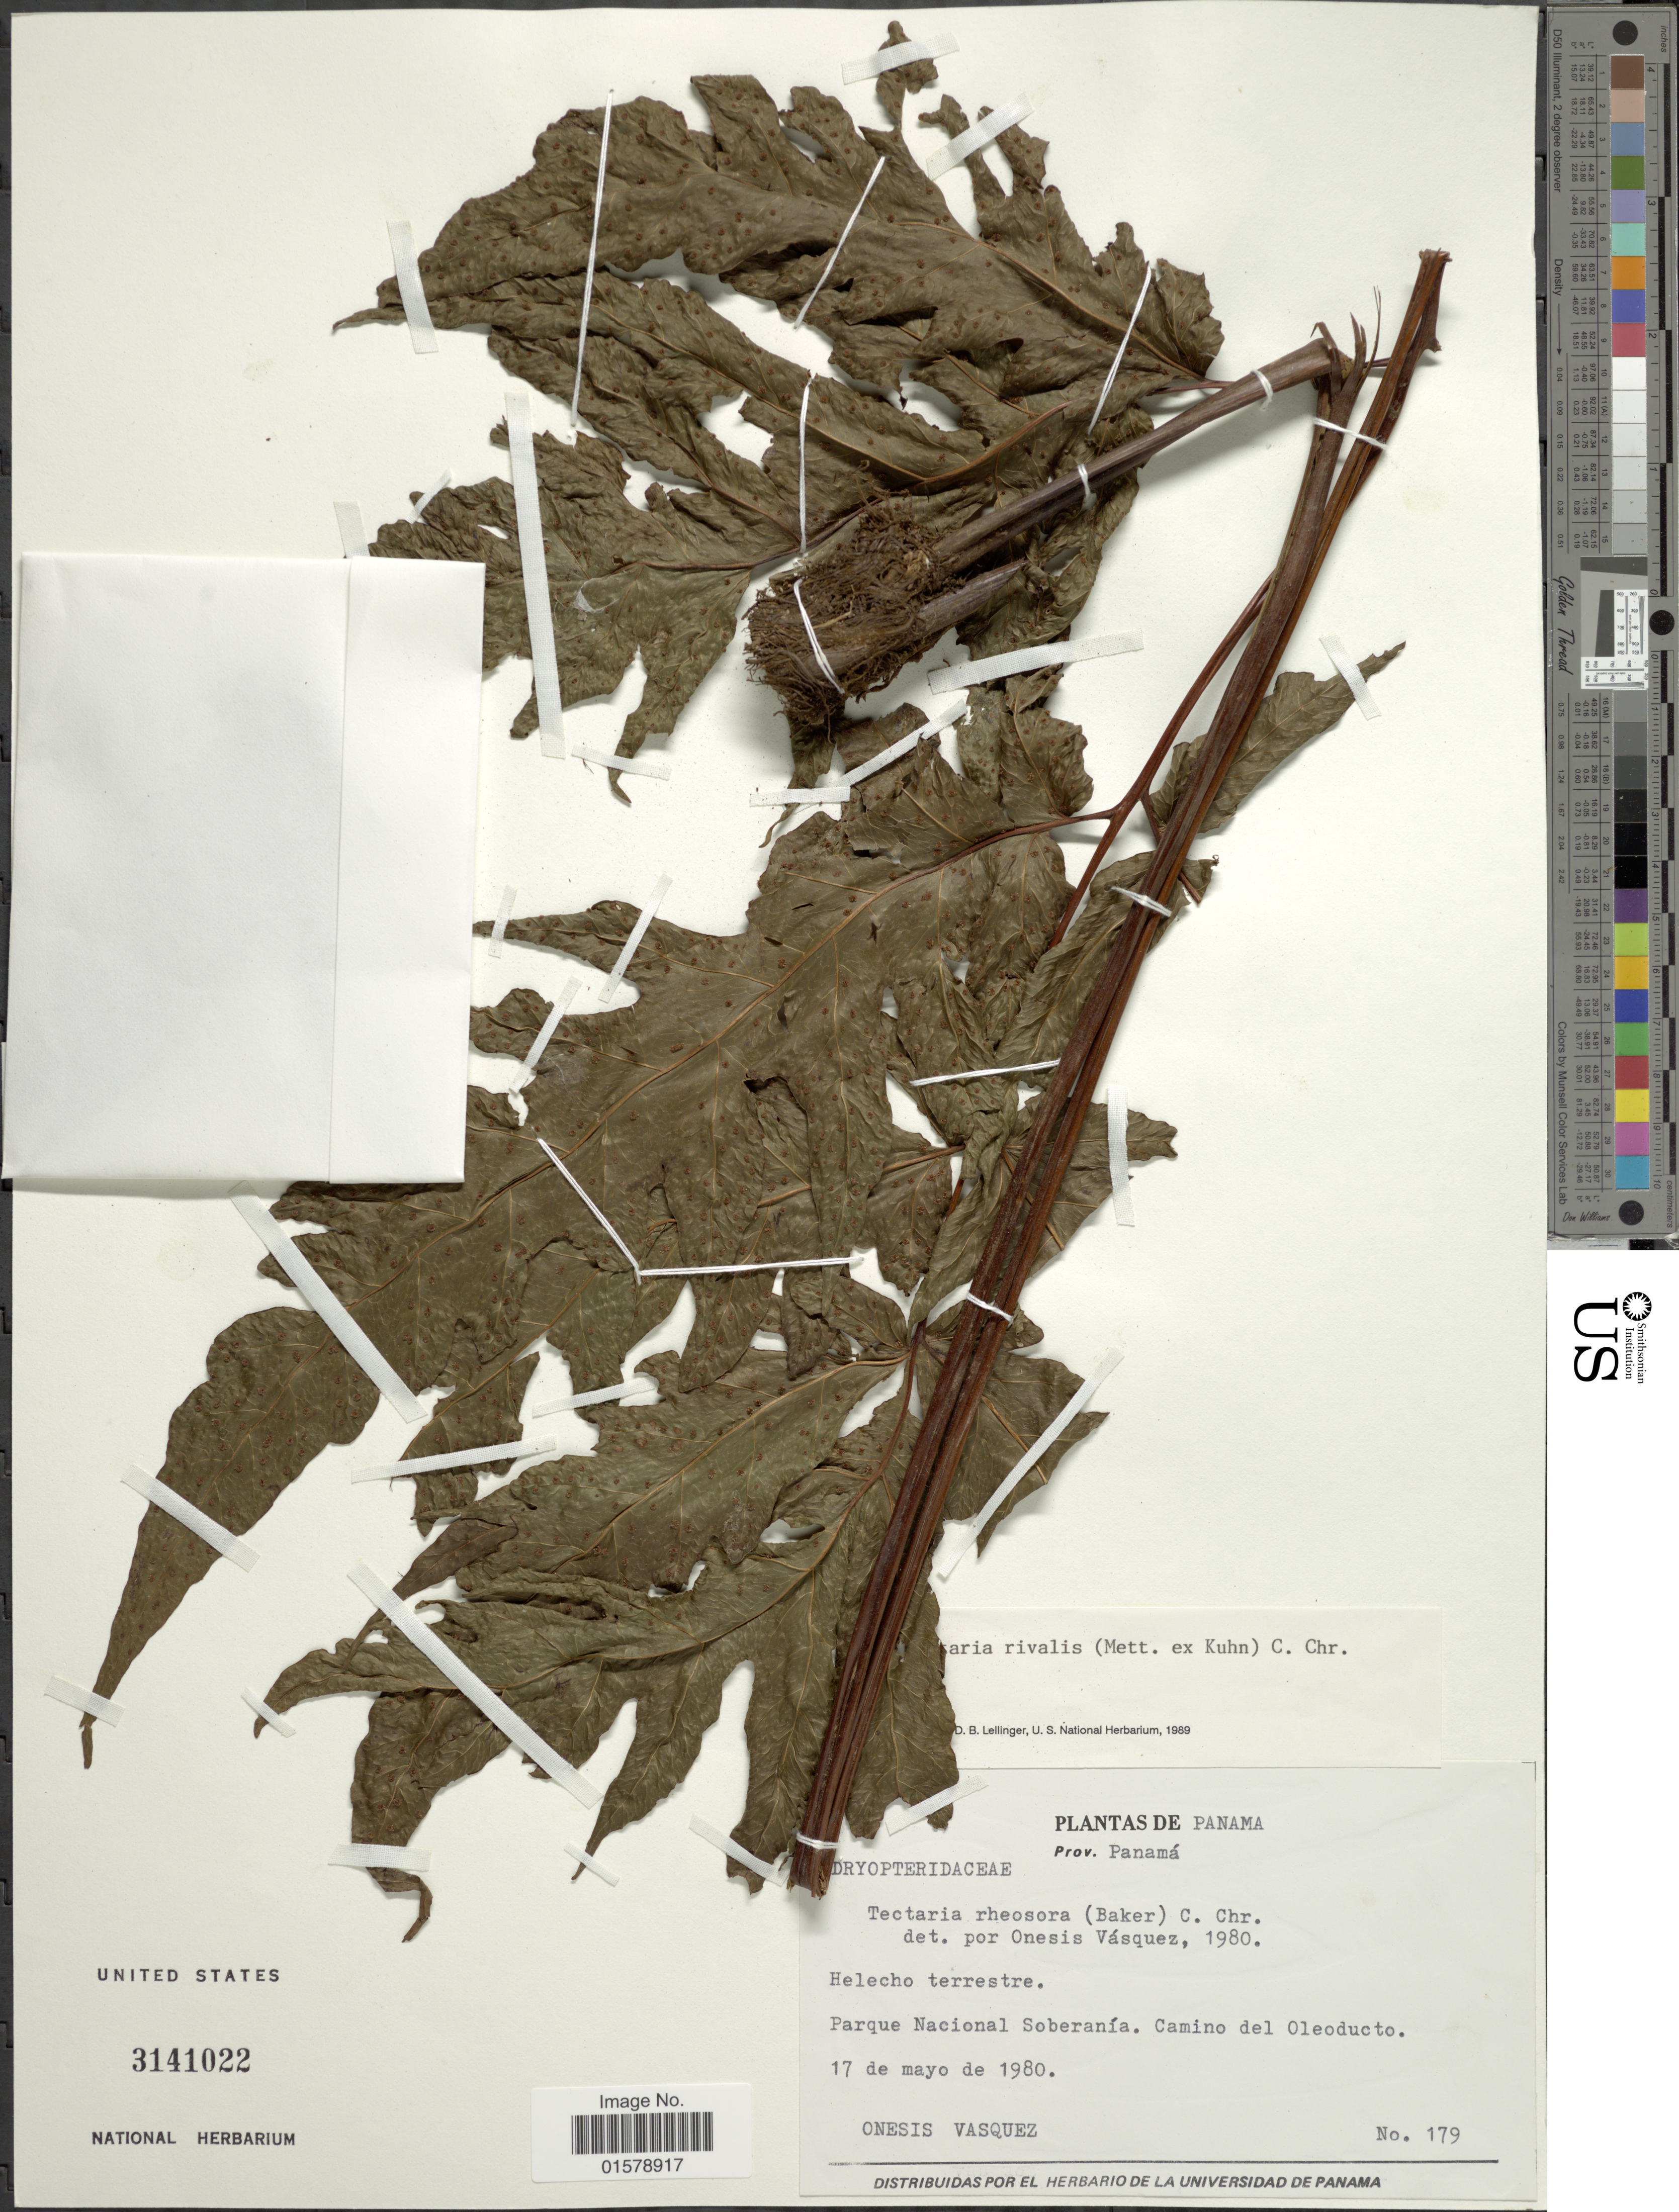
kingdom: Plantae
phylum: Tracheophyta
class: Polypodiopsida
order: Polypodiales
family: Tectariaceae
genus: Tectaria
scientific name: Tectaria rivalis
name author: (Mett. ex Kuhn) C. Chr.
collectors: O. Vásquez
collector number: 179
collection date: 1980-05-17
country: Panama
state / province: Panamá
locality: Parque Nacional Soberanía, Camino del Oleoducto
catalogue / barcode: US 3141022